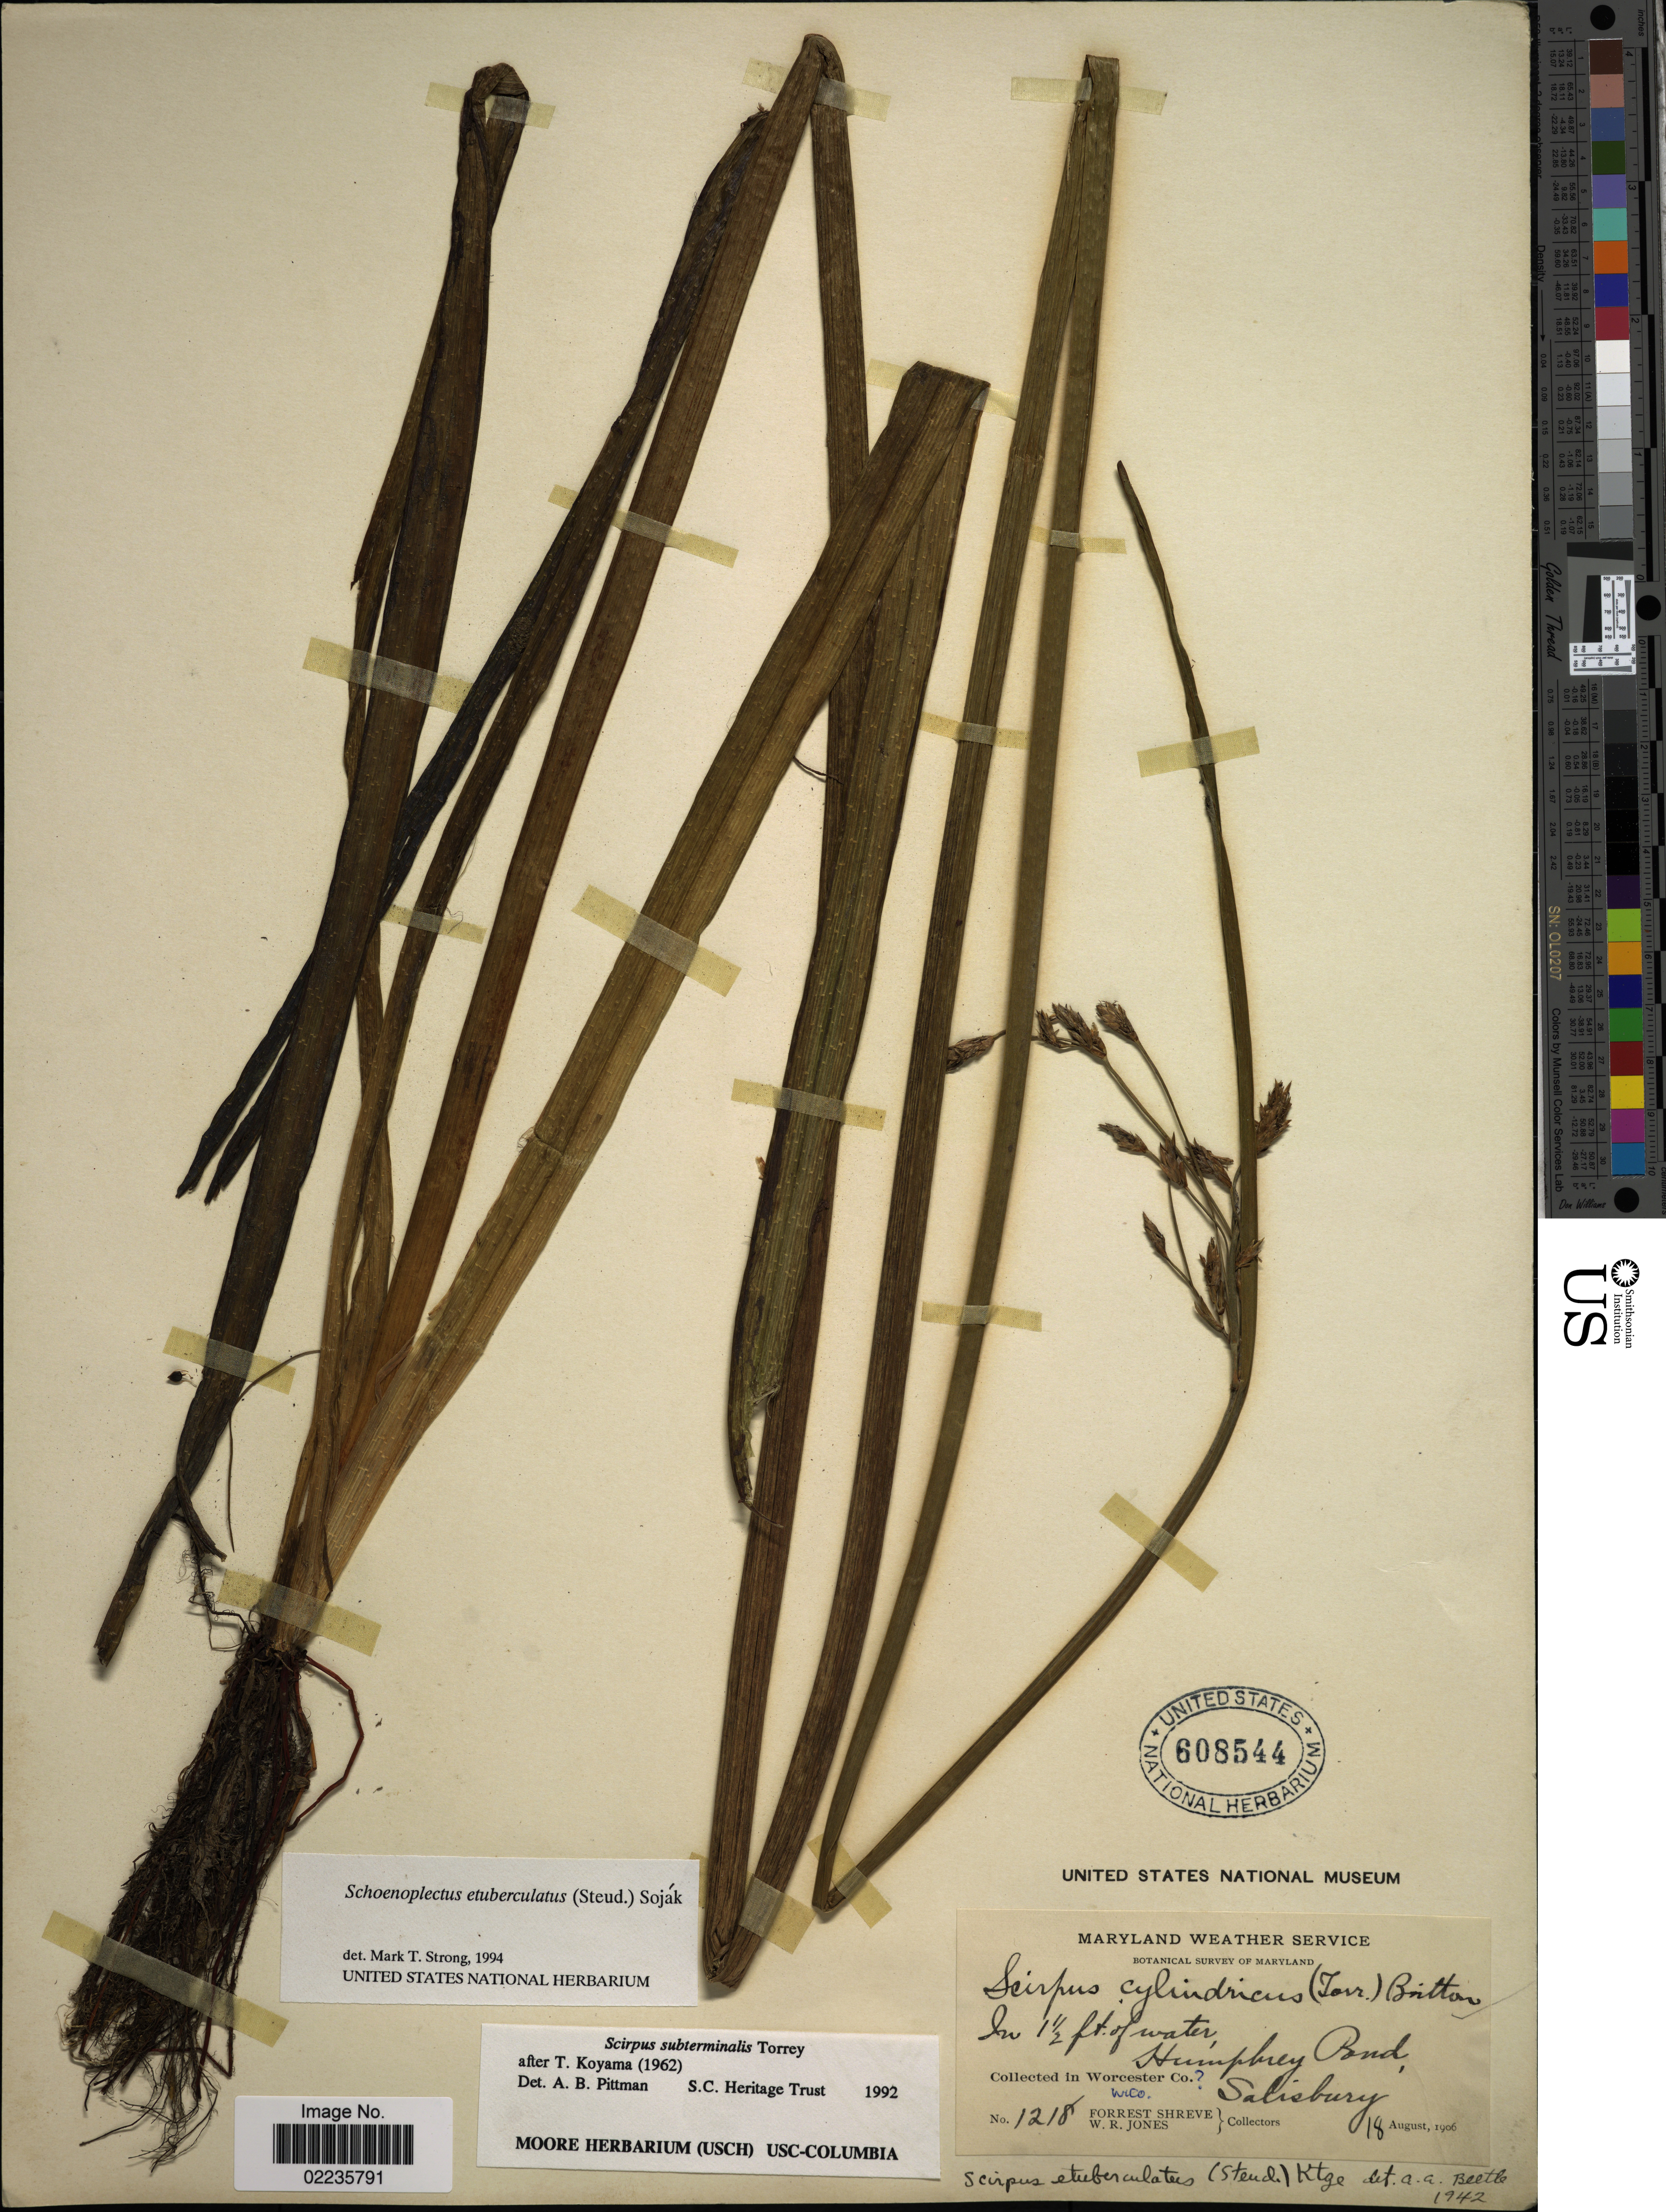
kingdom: Plantae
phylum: Tracheophyta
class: Liliopsida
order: Poales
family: Cyperaceae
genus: Schoenoplectus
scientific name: Schoenoplectus etuberculatus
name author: (Steud.) Soják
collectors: F. Shreve & W. R. Jones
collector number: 1218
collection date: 1906-08-18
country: United States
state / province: Maryland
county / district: Worcester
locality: Maryland Weather Service. Humphrey Pond, Salisbury. Worcester Co.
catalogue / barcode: US 608544